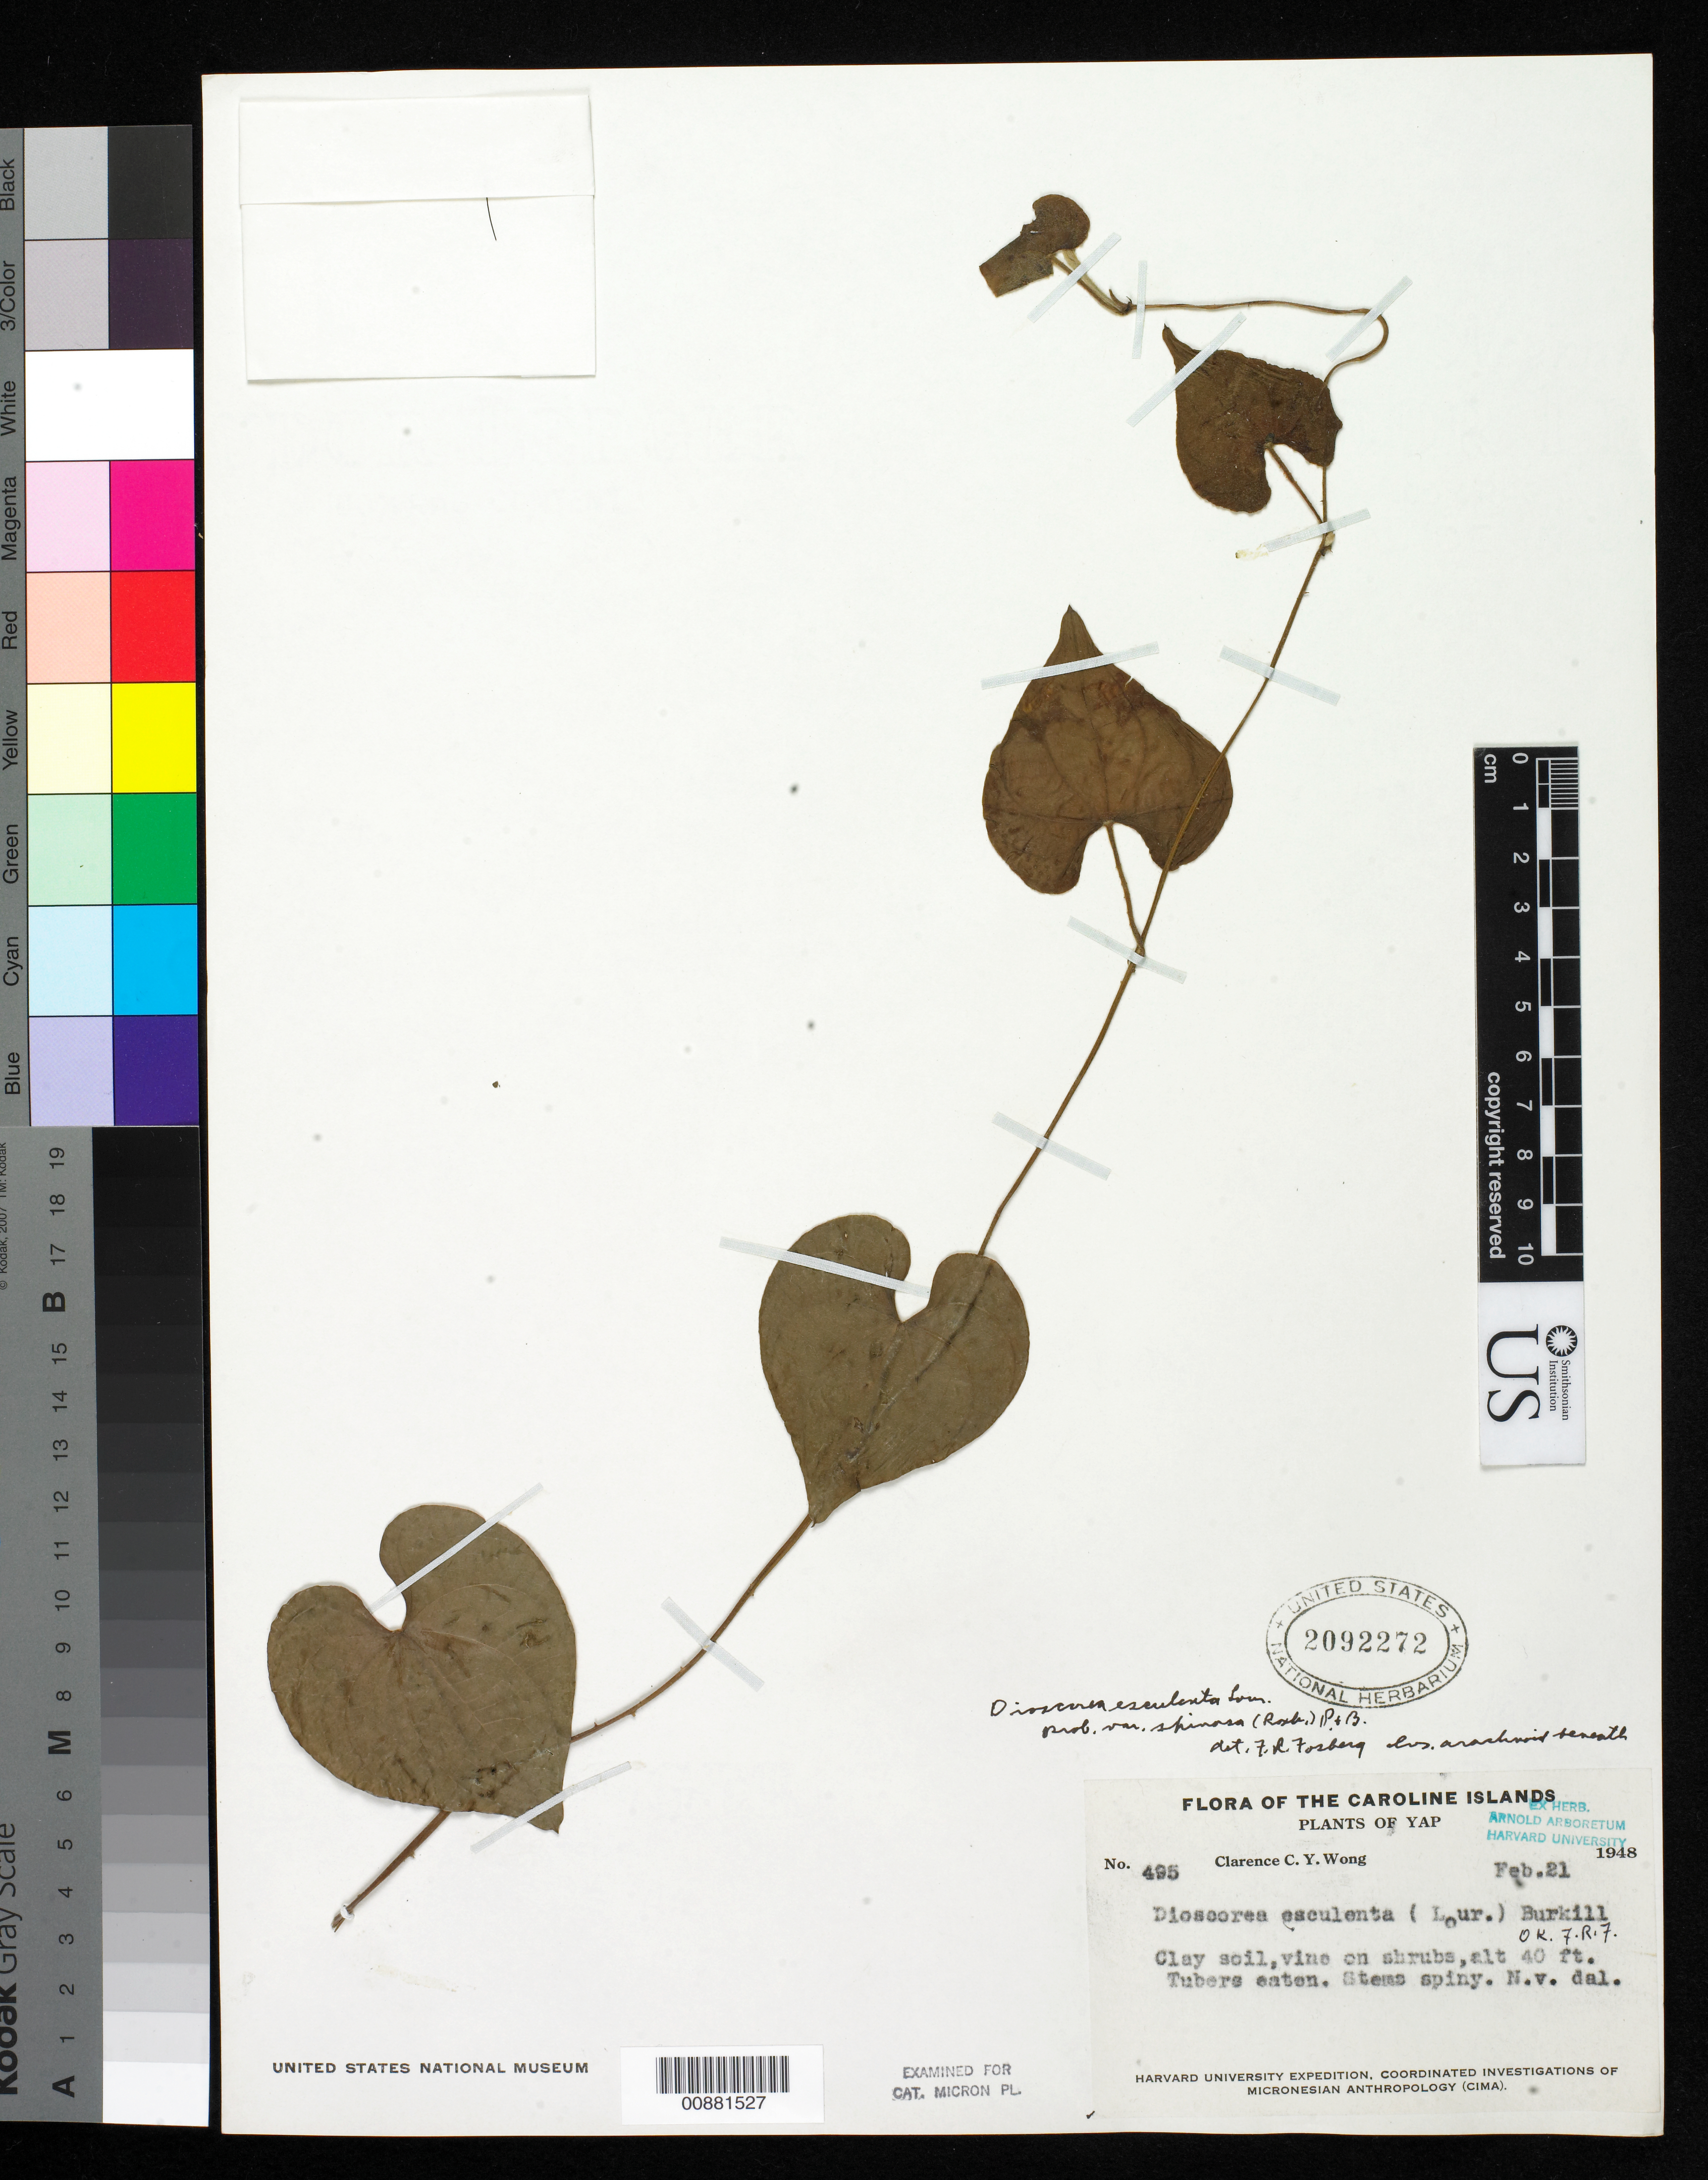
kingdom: Plantae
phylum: Tracheophyta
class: Liliopsida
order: Dioscoreales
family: Dioscoreaceae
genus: Dioscorea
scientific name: Dioscorea esculenta var. spinosa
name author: (Lour.) Burkill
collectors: C. Wong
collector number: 495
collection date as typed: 21 Feb 1948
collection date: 1948-02-21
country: Micronesia, Federated States of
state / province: Yap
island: Yap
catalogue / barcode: US 2092272